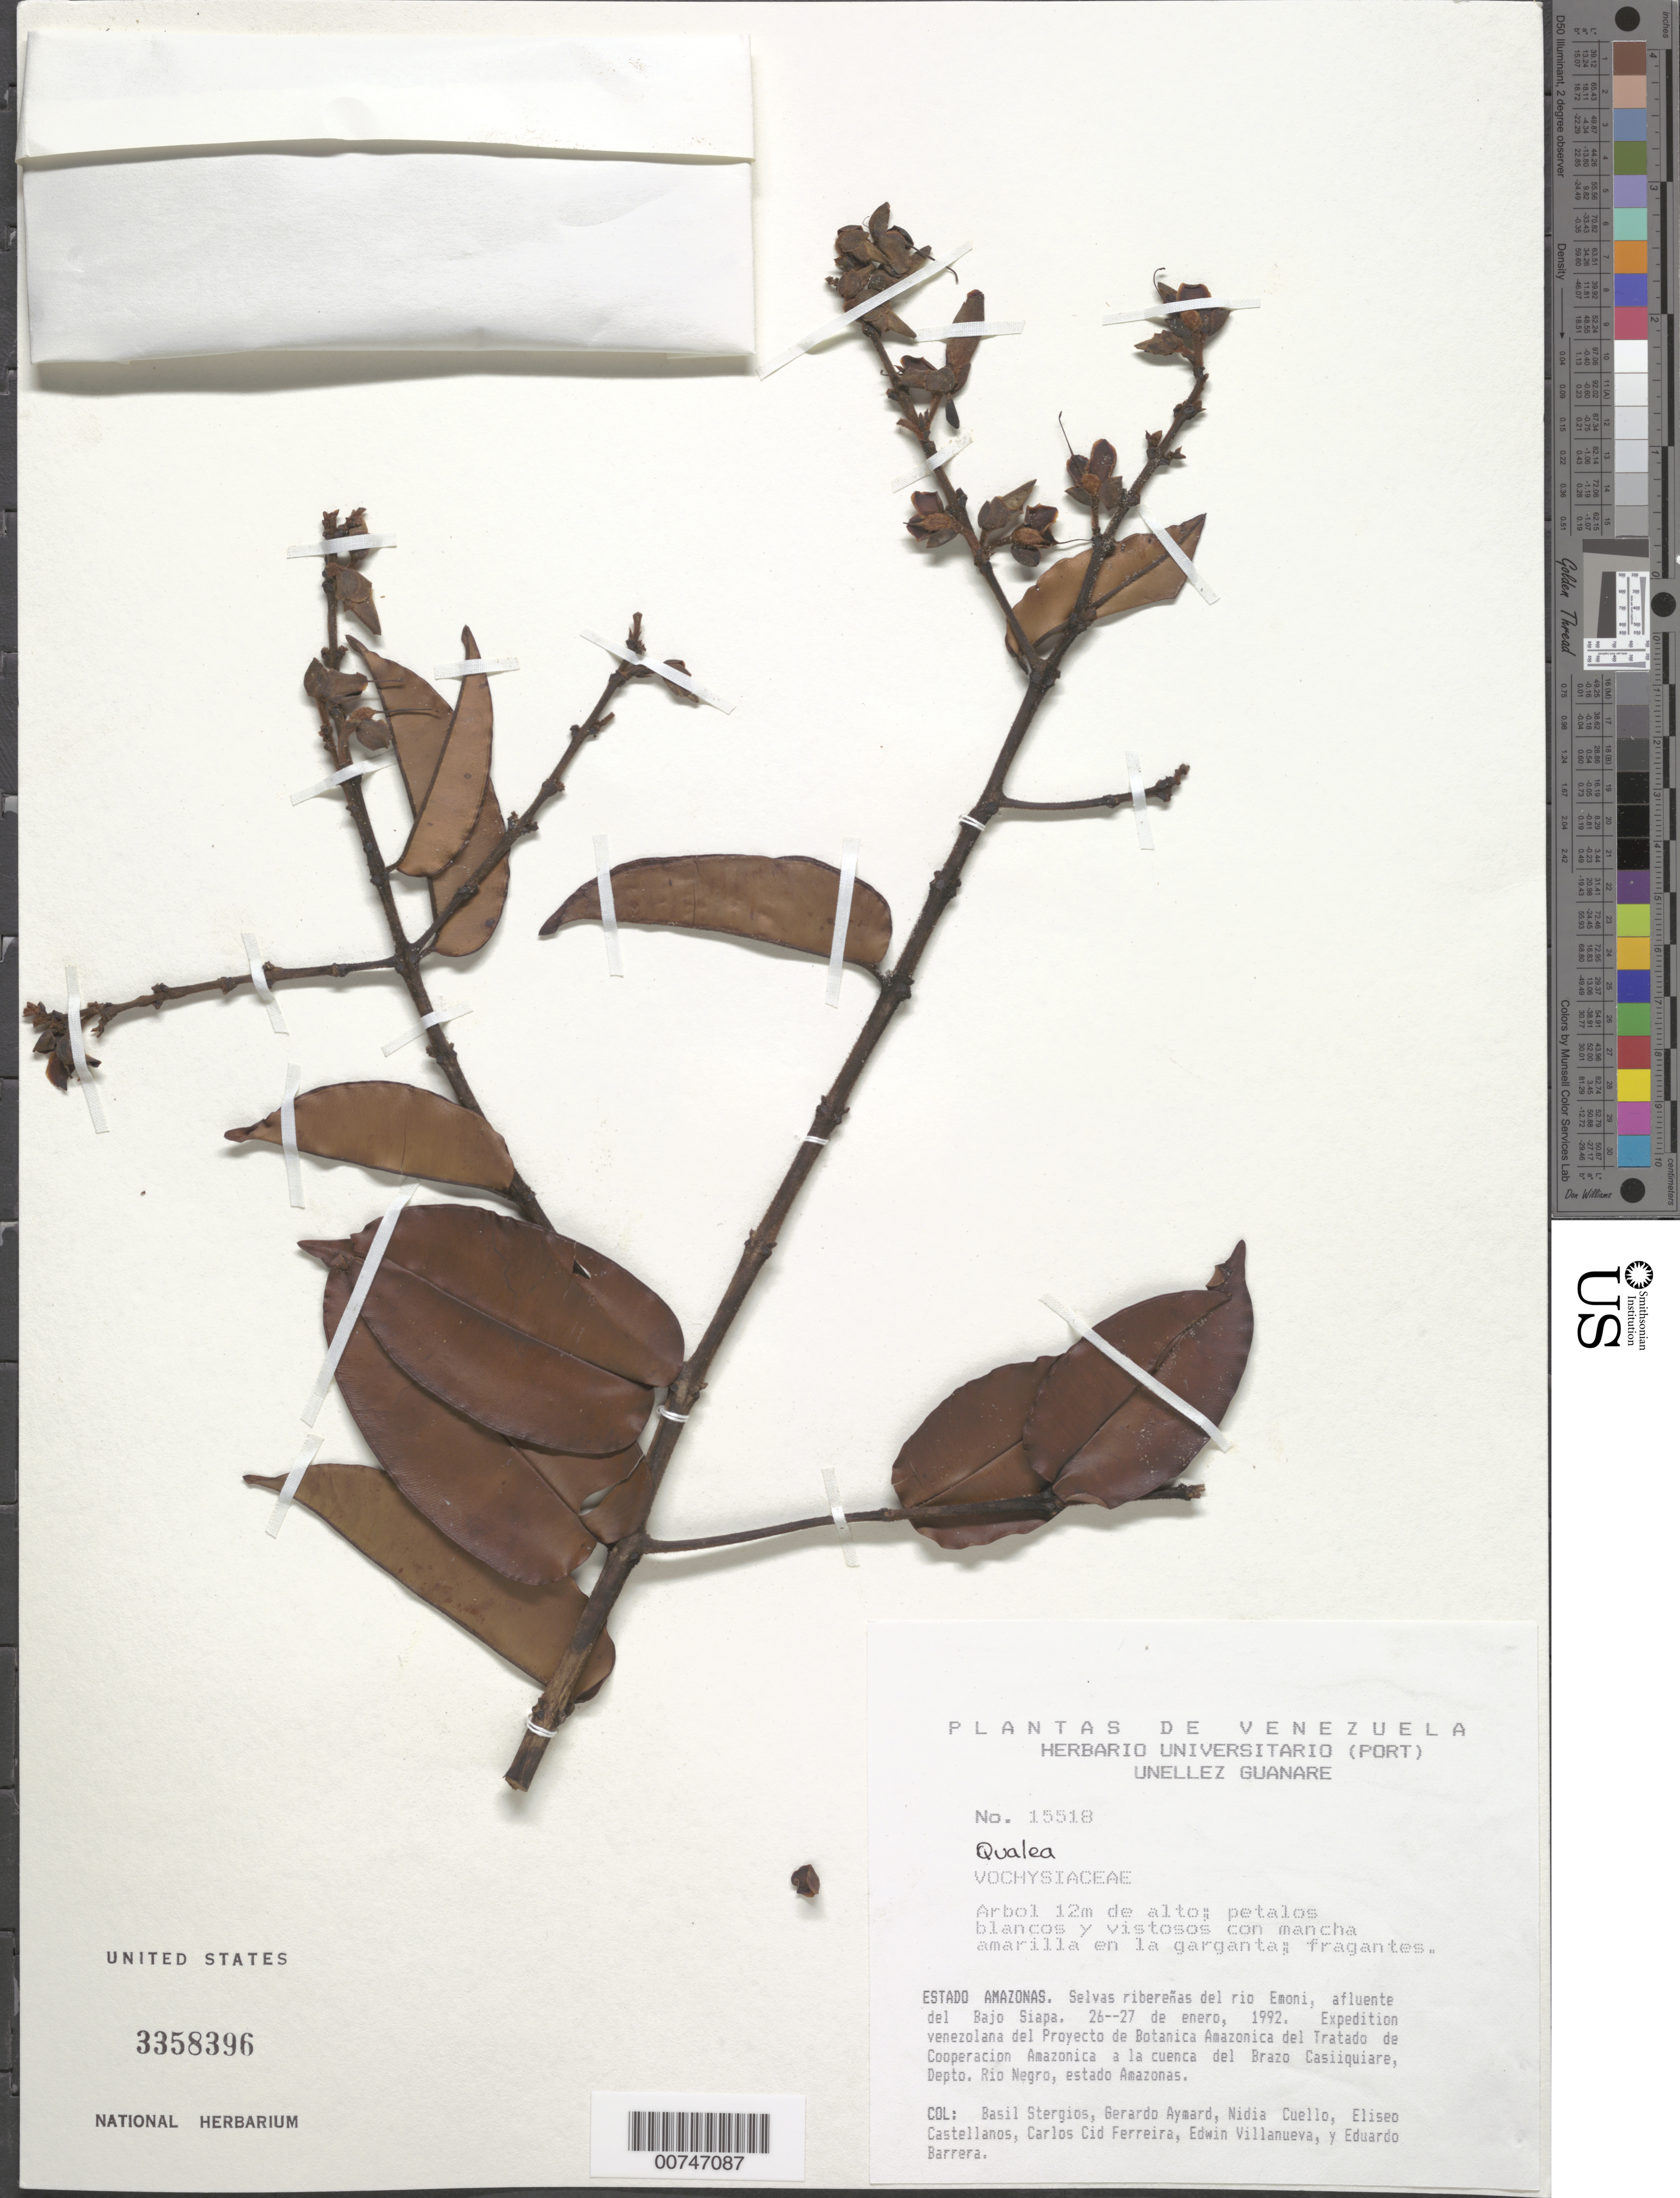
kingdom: Plantae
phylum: Tracheophyta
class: Magnoliopsida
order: Myrtales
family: Vochysiaceae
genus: Qualea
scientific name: Qualea sp.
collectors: B. G. Stergios, G. A. Aymard, N. L. Cuello, E. Castellanos, C. A. Cid Ferreira, E. Villanueva & E. Barrera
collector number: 15518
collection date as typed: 26-Jan-92 to 27-Jan-92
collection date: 1992-01-26/1992-01-27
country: Venezuela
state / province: Amazonas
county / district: Río Negro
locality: Río Emoni, afluente del Bajo Siapa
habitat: Selvas riberenas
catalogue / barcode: US 3358396